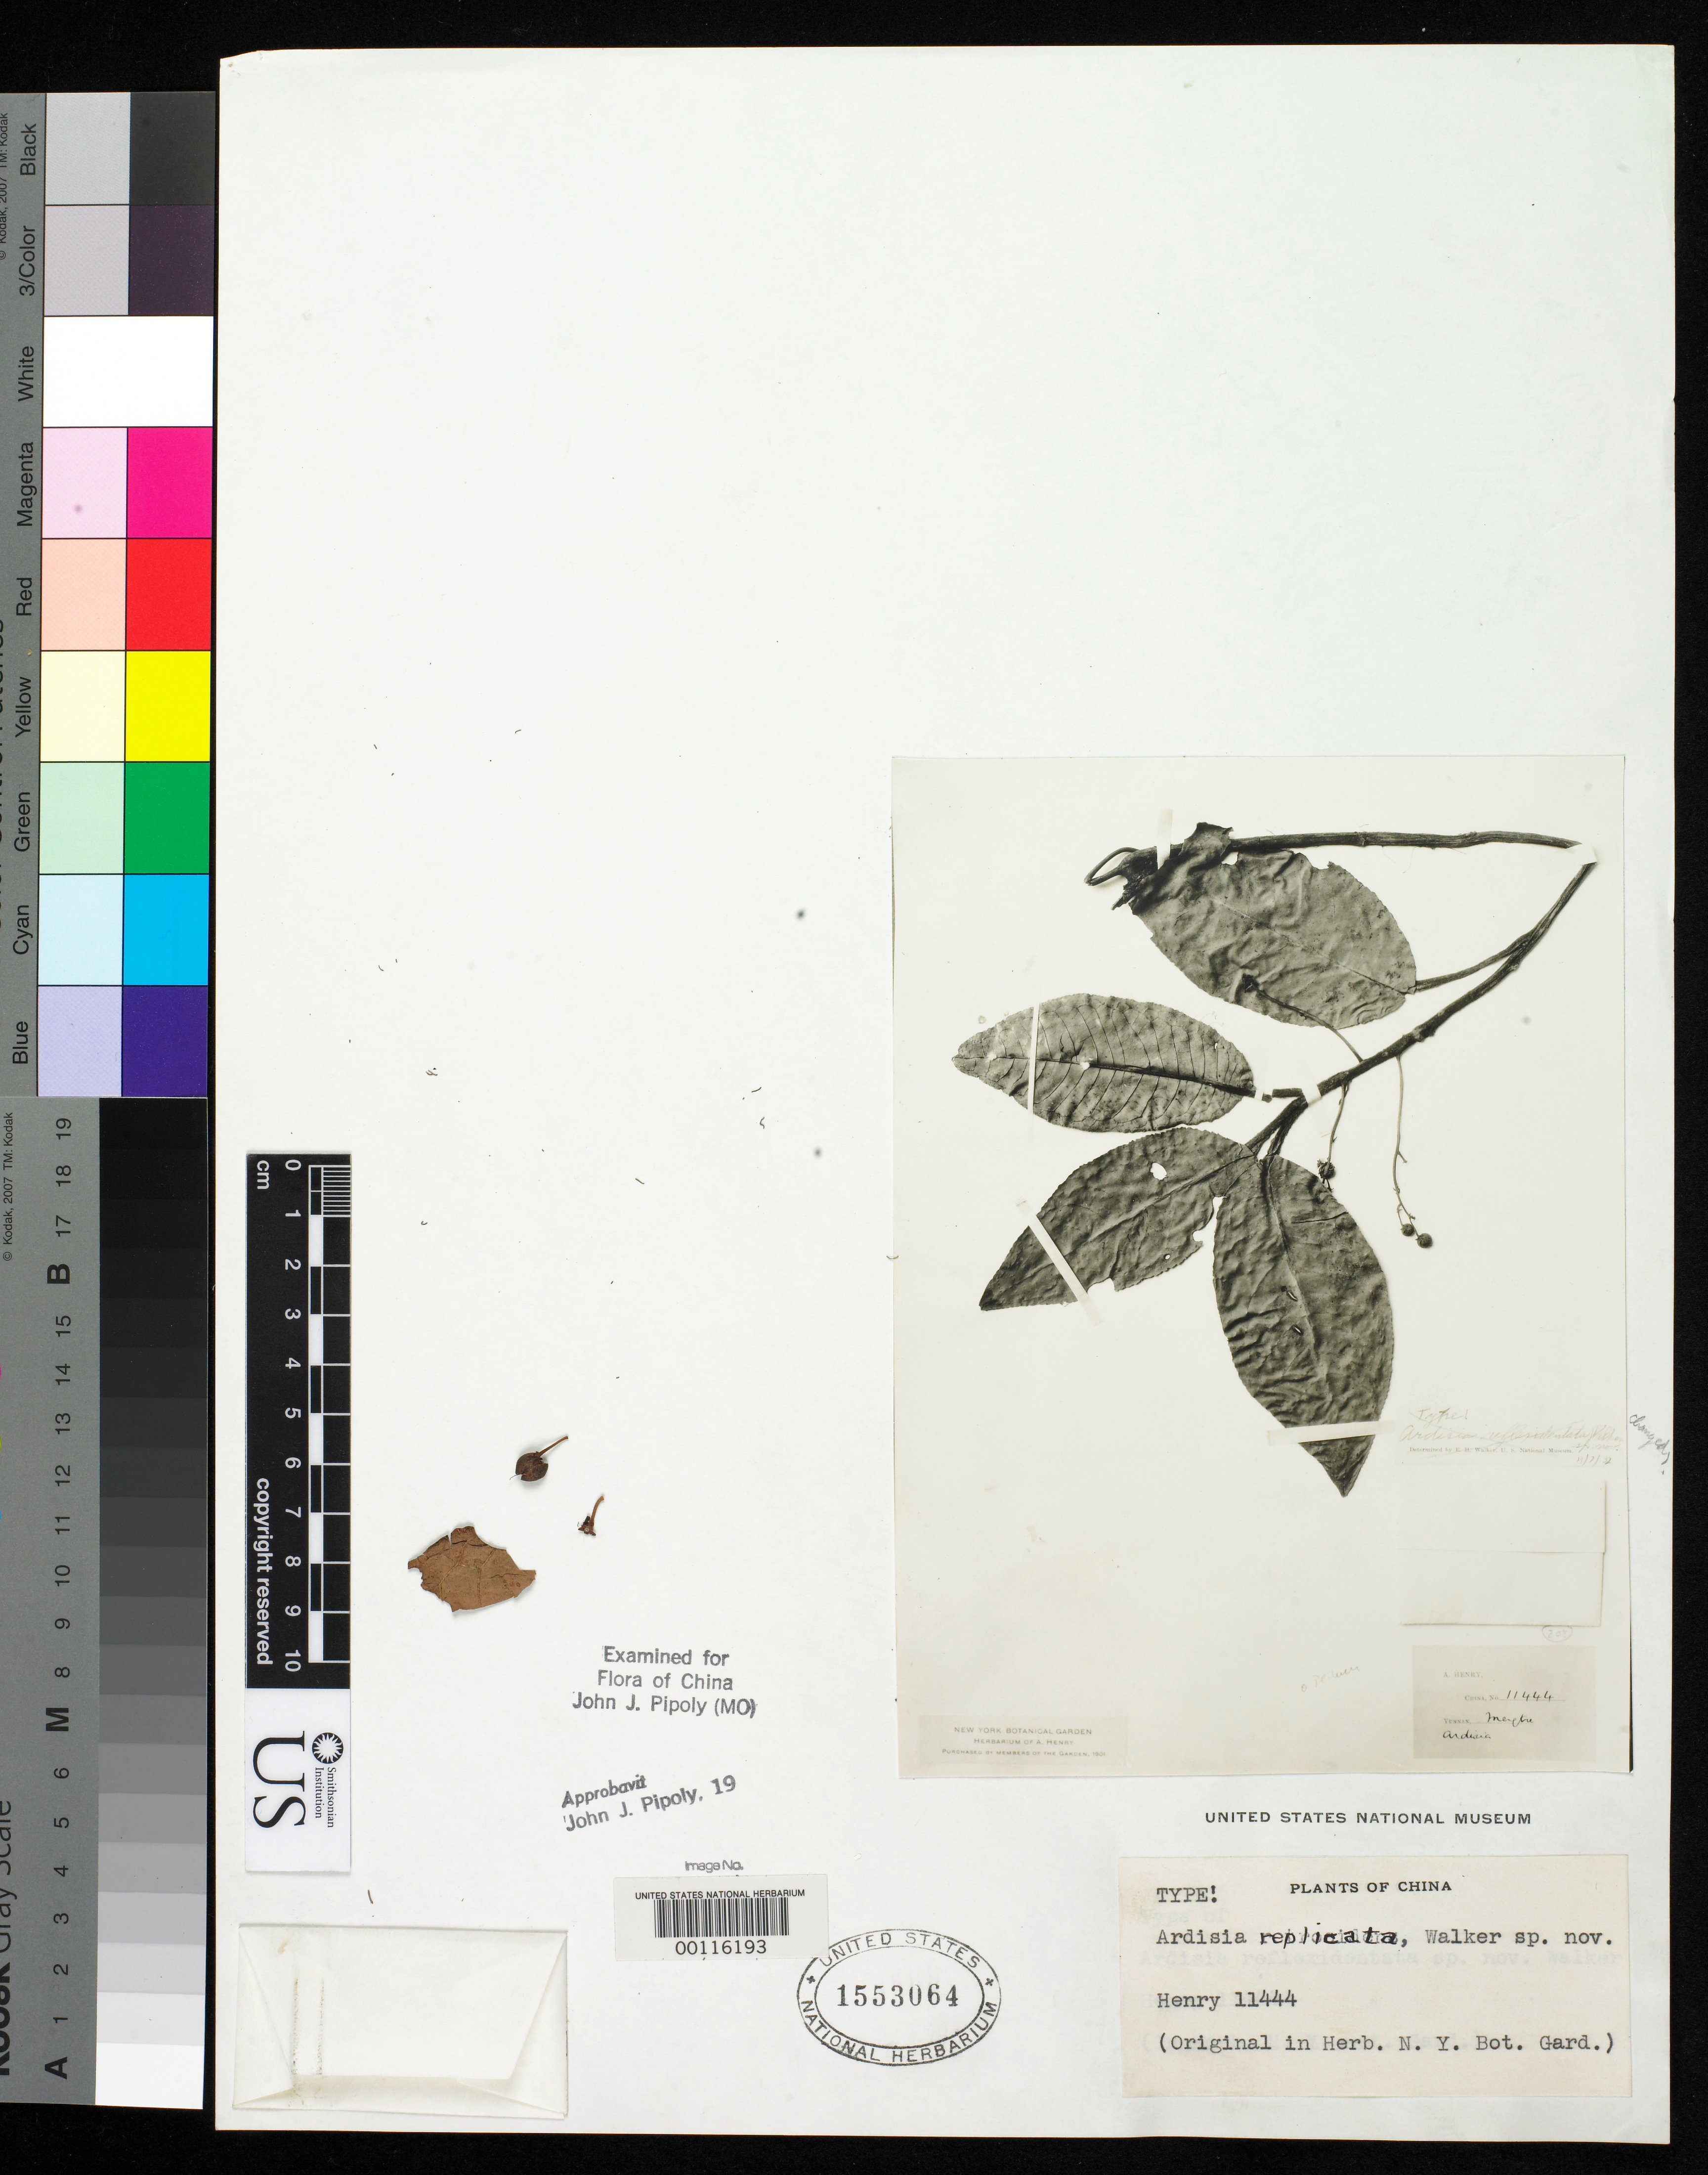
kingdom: Plantae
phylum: Tracheophyta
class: Magnoliopsida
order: Ericales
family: Primulaceae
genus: Ardisia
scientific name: Ardisia replicata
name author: E. Walker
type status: Type Fragment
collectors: A. Henry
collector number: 11444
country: China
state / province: Yunnan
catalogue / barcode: US 1553064